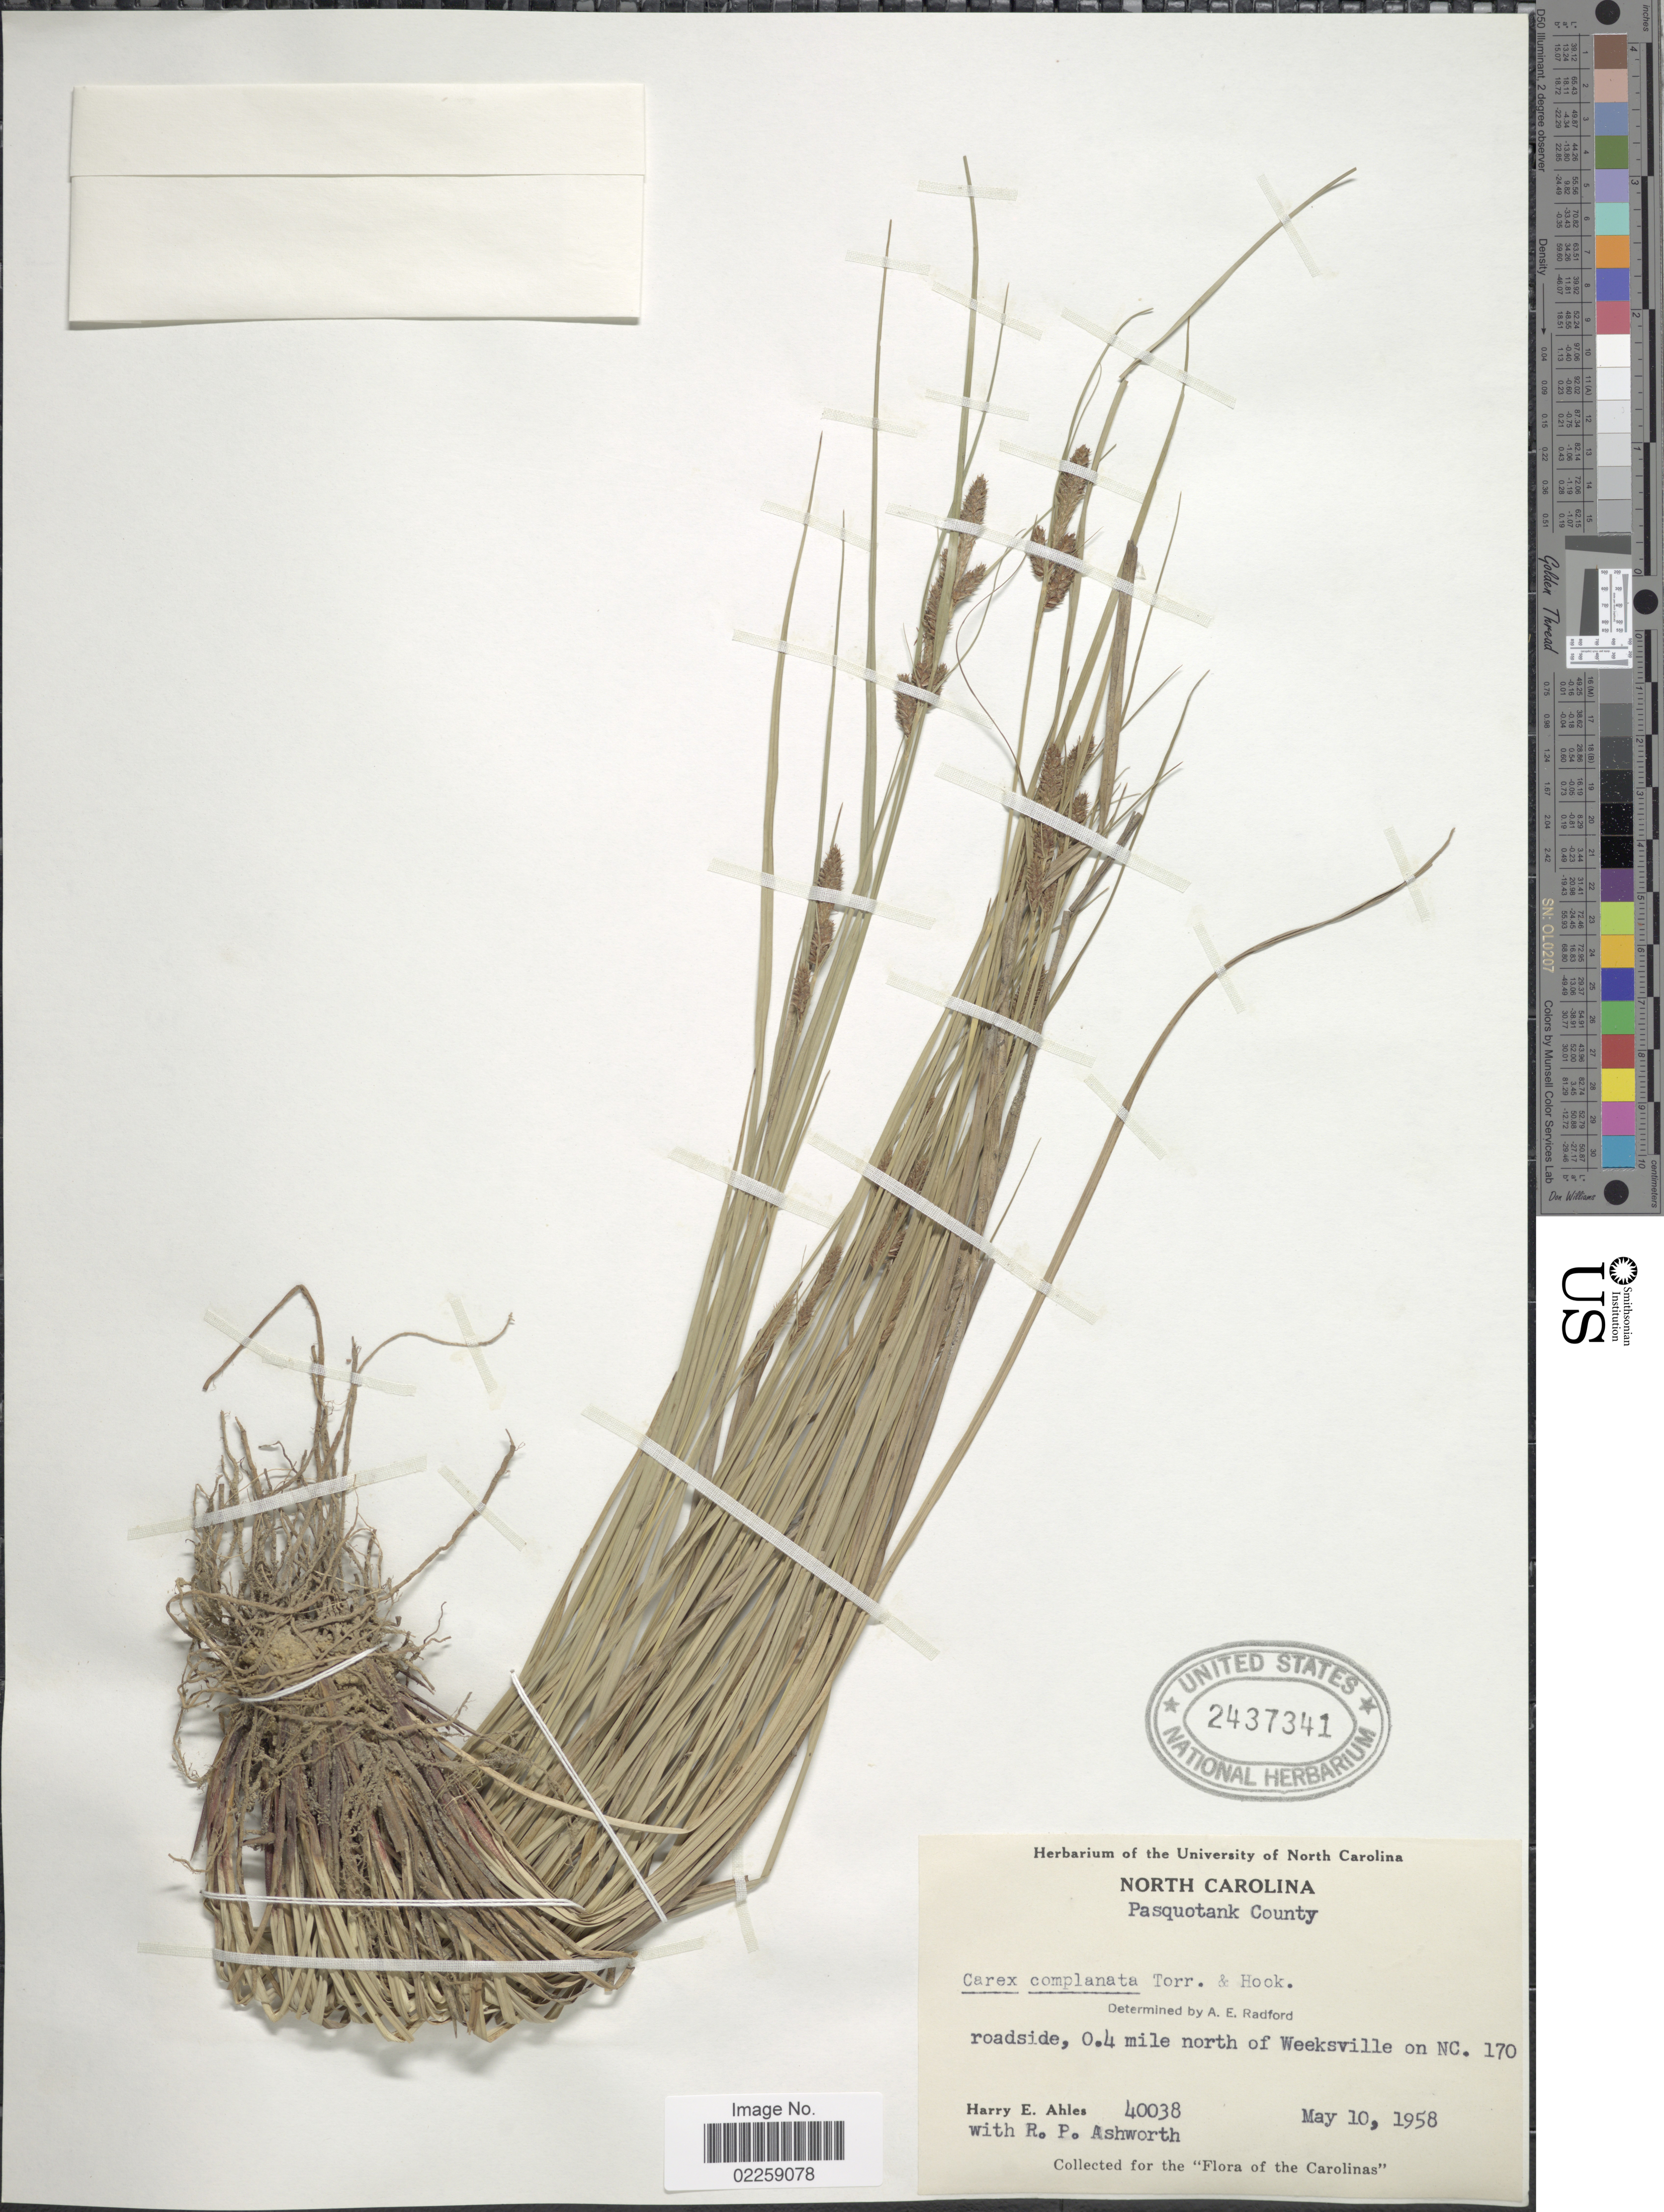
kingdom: Plantae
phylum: Tracheophyta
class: Liliopsida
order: Poales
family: Cyperaceae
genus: Carex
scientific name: Carex complanata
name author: Torr. & Hook.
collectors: H. E. Ahles & R. Ashworth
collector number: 40038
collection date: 1958-05-10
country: United States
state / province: North Carolina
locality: Pasquotank County, roadside, 0.4 mile north of Weeksville on NC. 170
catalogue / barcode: US 2437341